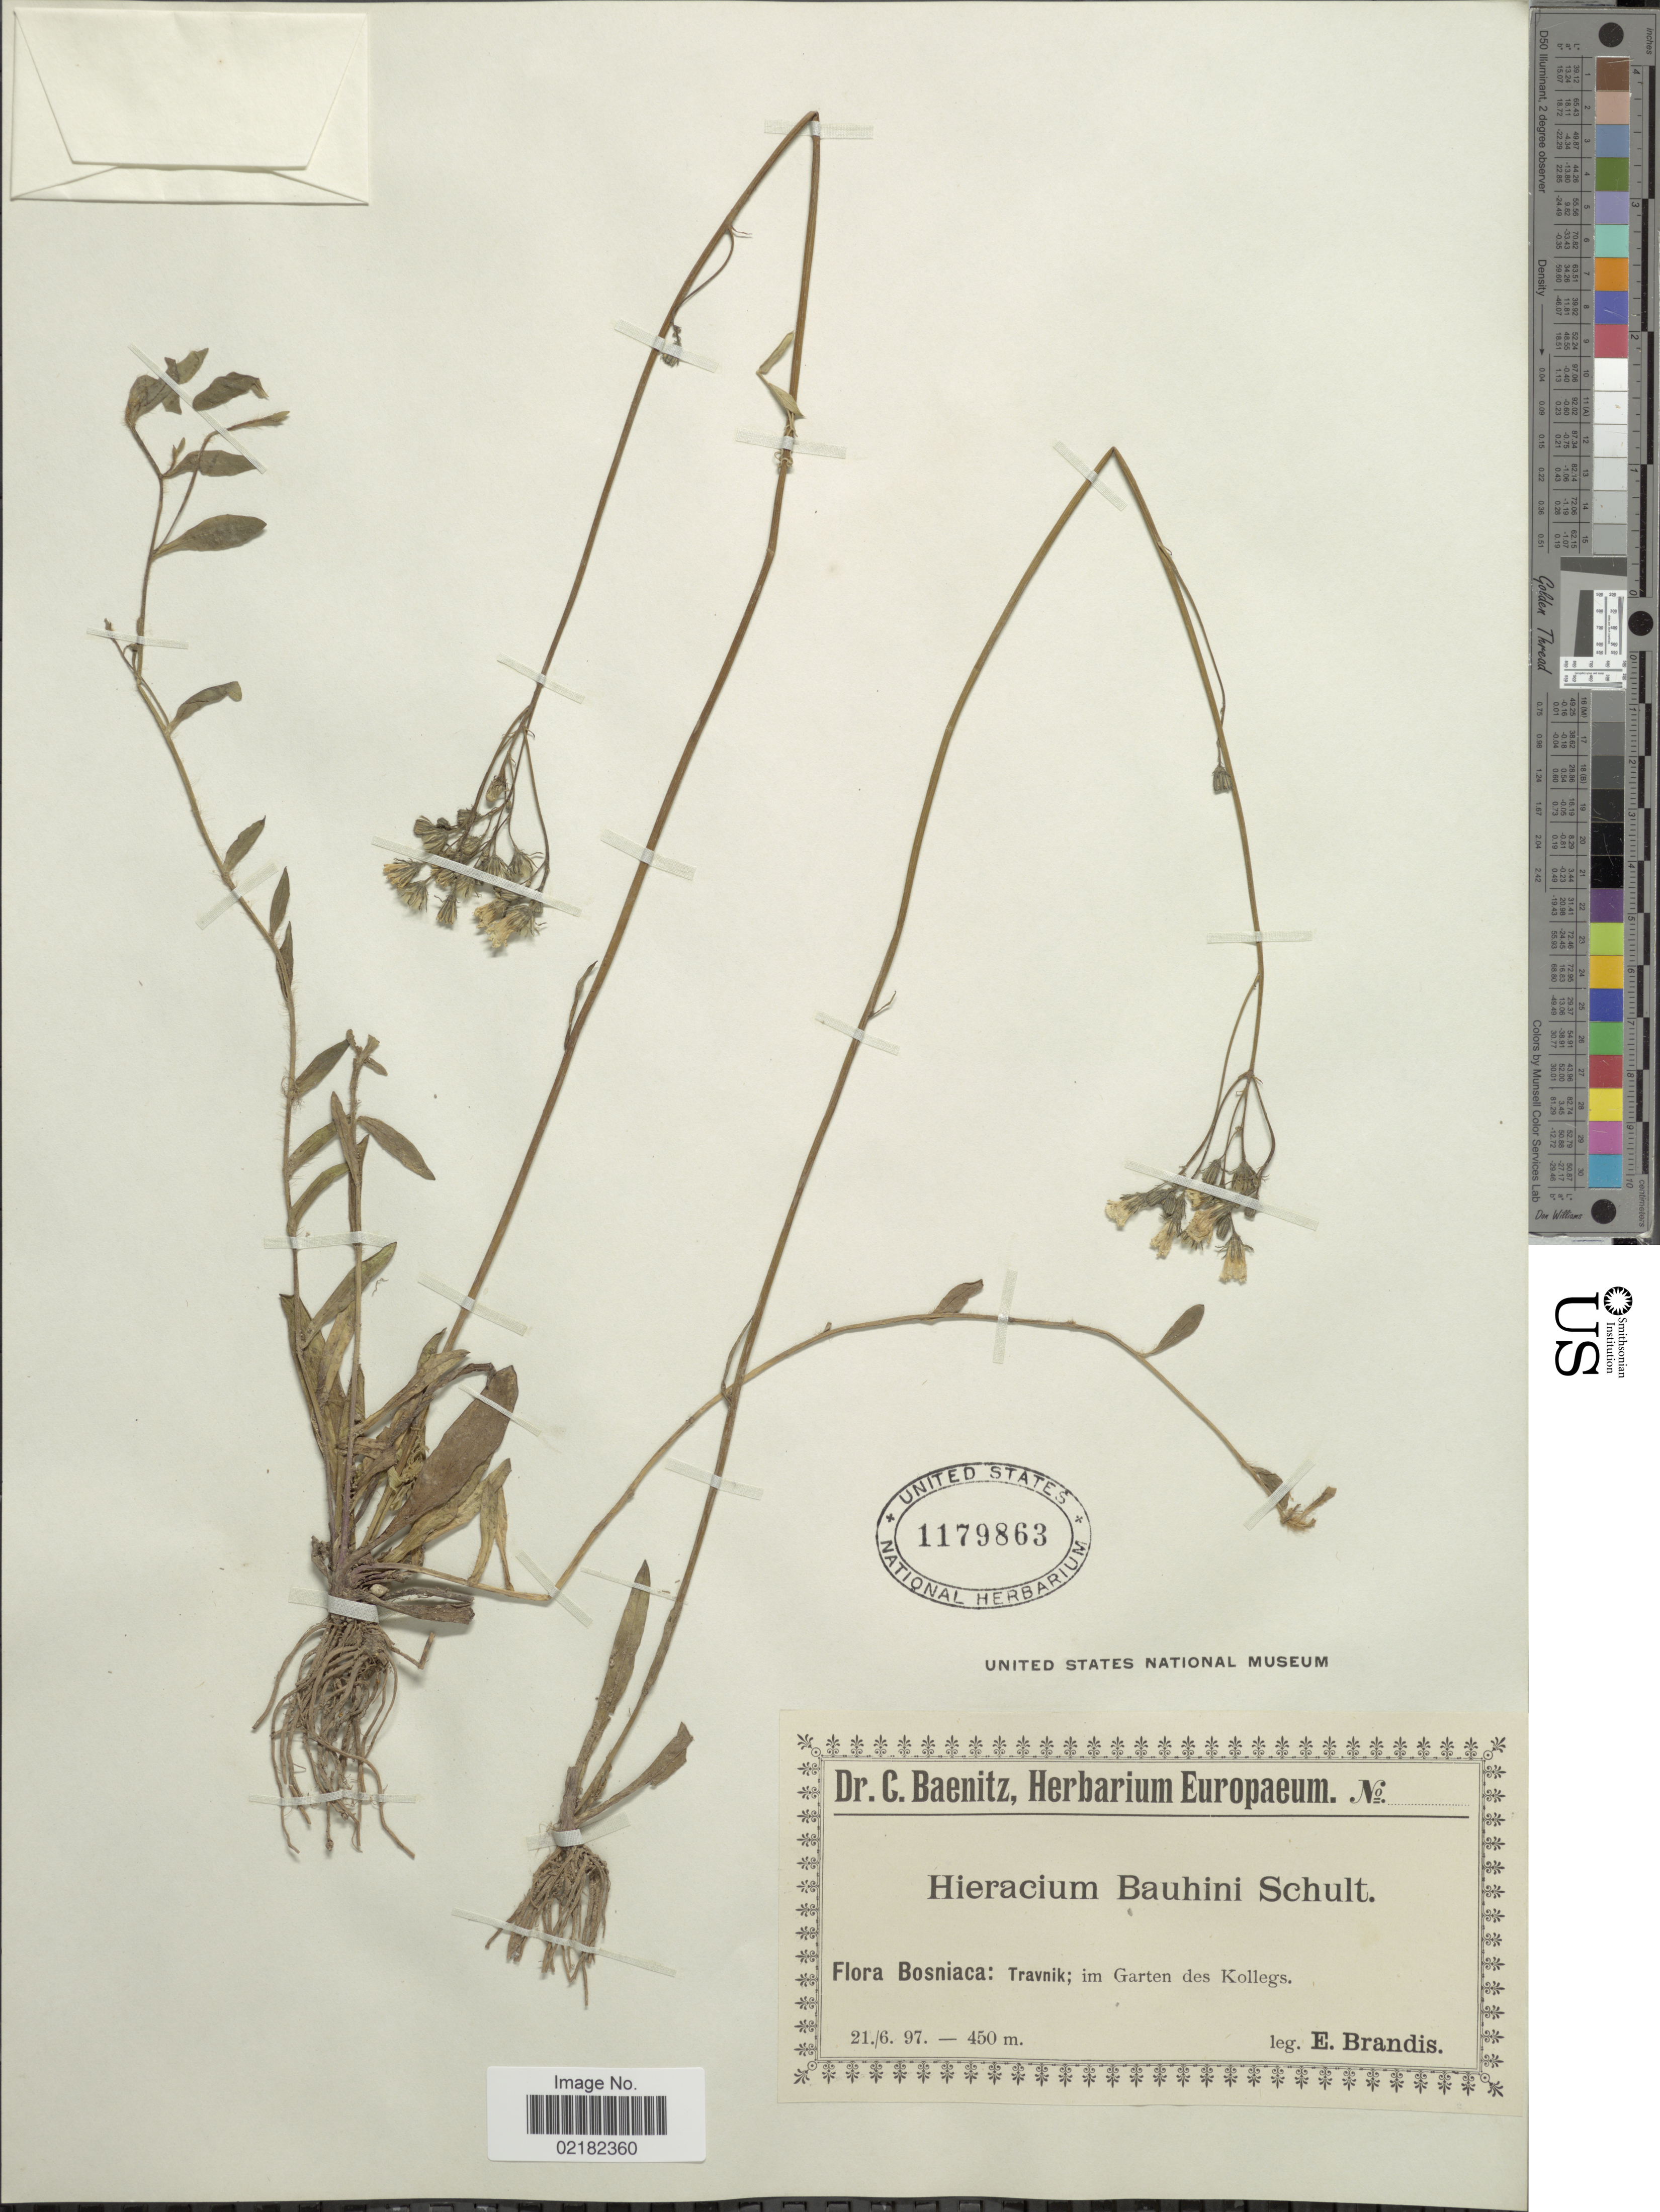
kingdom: Plantae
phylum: Tracheophyta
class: Magnoliopsida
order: Asterales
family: Asteraceae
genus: Hieracium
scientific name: Hieracium bauhini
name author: Schult.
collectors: E. Brandis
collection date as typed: Transcribed d/m/y: 21/6/97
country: Bosnia and Herzegovina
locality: Bosniaca: Travnik; im Garten des Kollegs.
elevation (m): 450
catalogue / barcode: US 1179863